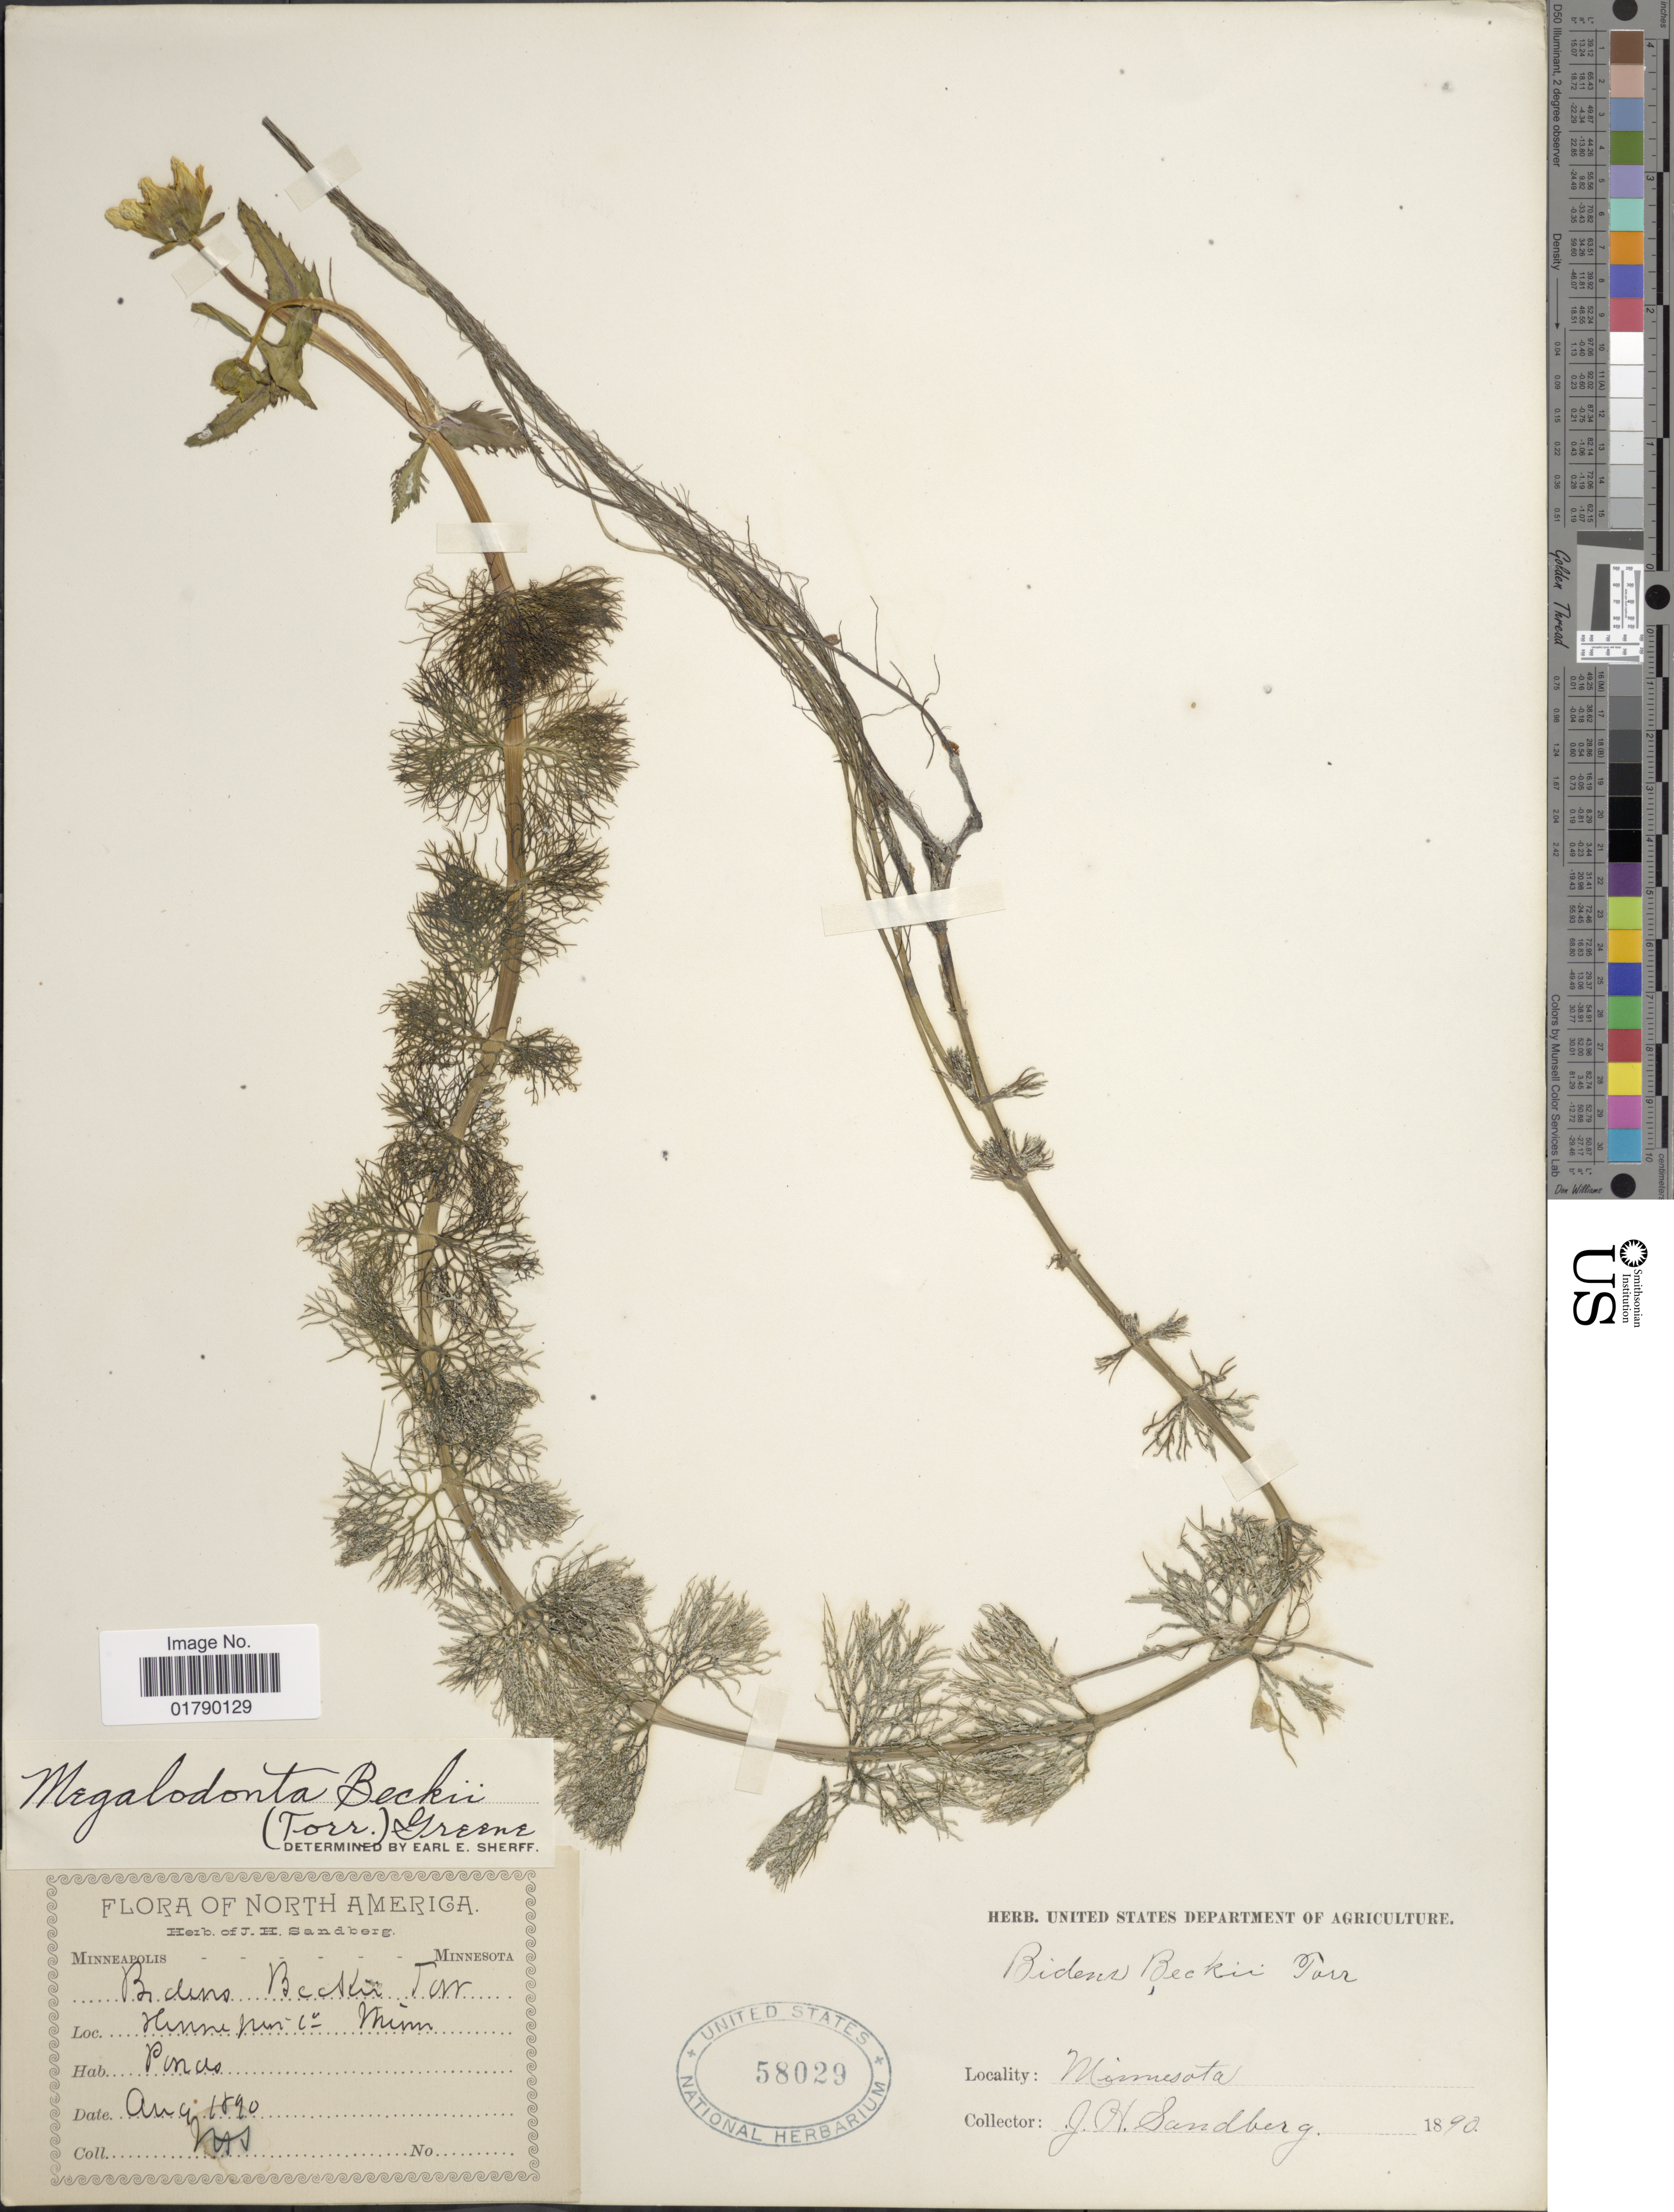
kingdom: Plantae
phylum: Tracheophyta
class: Magnoliopsida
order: Asterales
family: Asteraceae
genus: Megalodonta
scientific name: Megalodonta sp.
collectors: J. H. Sandberg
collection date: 1890-08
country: United States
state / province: Minnesota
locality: Hennepin Co.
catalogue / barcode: US 58029